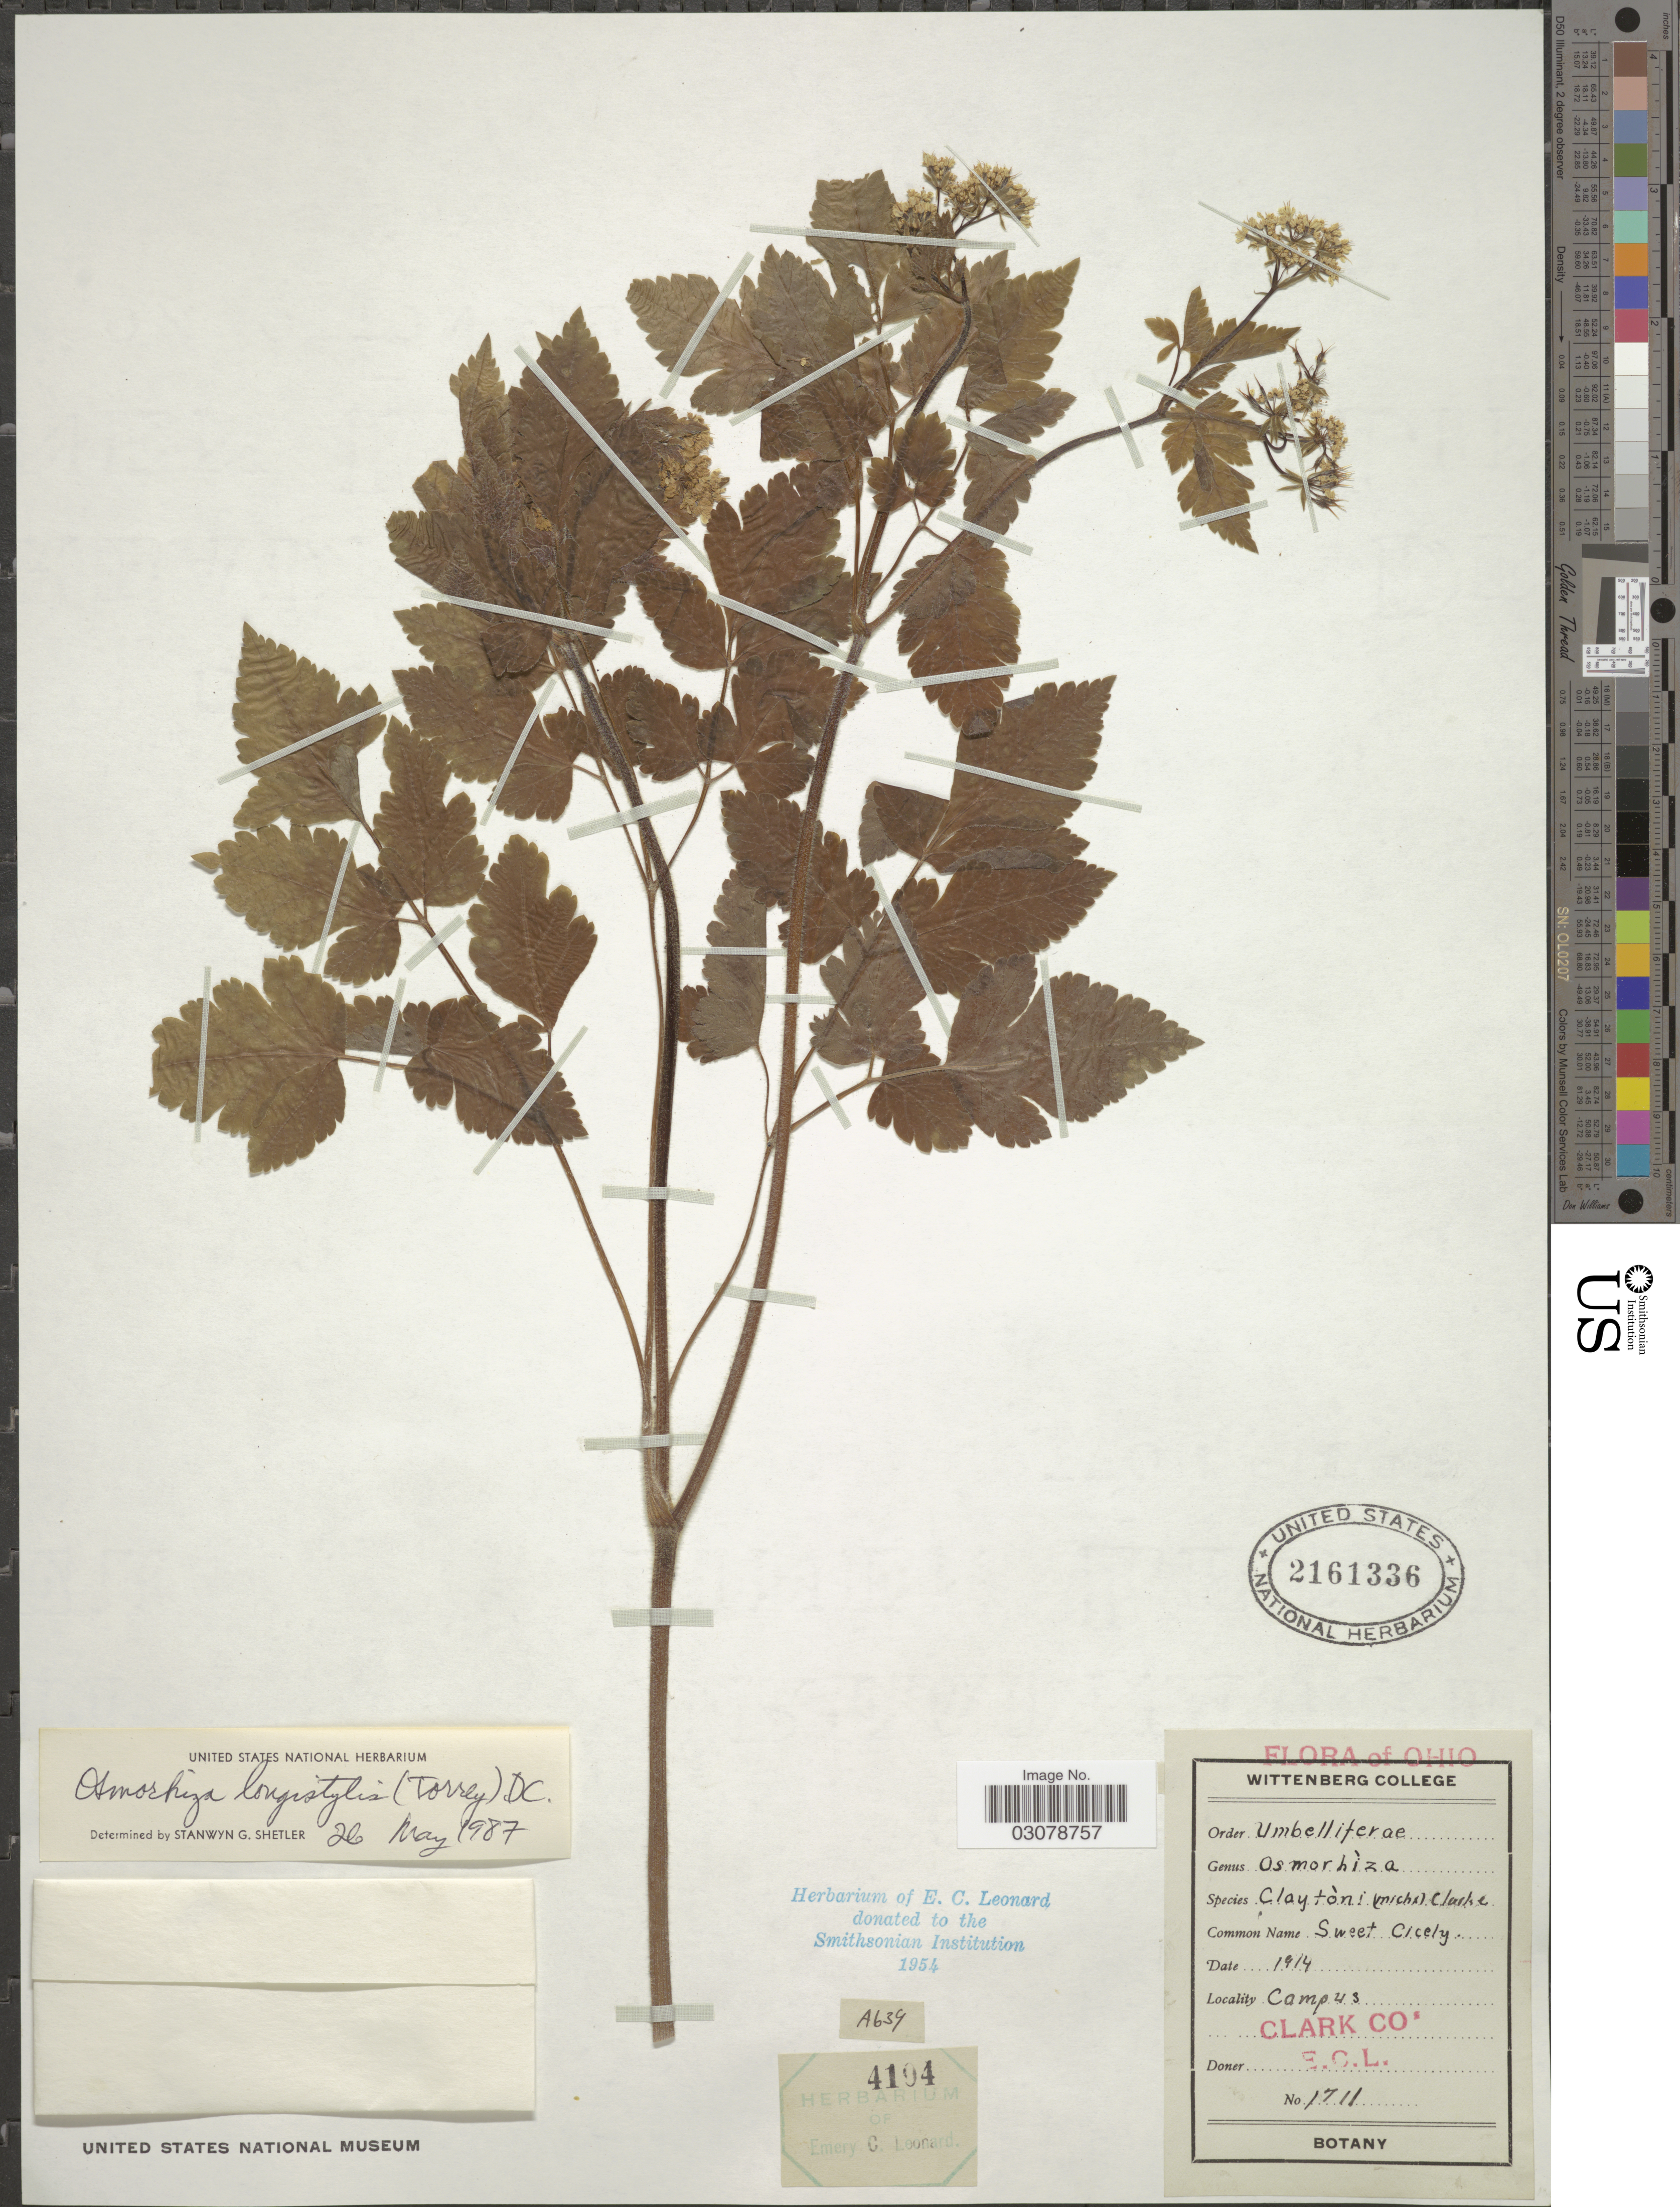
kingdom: Plantae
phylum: Tracheophyta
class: Magnoliopsida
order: Apiales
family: Apiaceae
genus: Osmorhiza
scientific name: Osmorhiza longistylis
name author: (Torr.) DC.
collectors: E. C. Leonard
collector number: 1711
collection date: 1914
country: United States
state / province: Ohio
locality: Campus, Clark Co.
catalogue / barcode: US 2161336